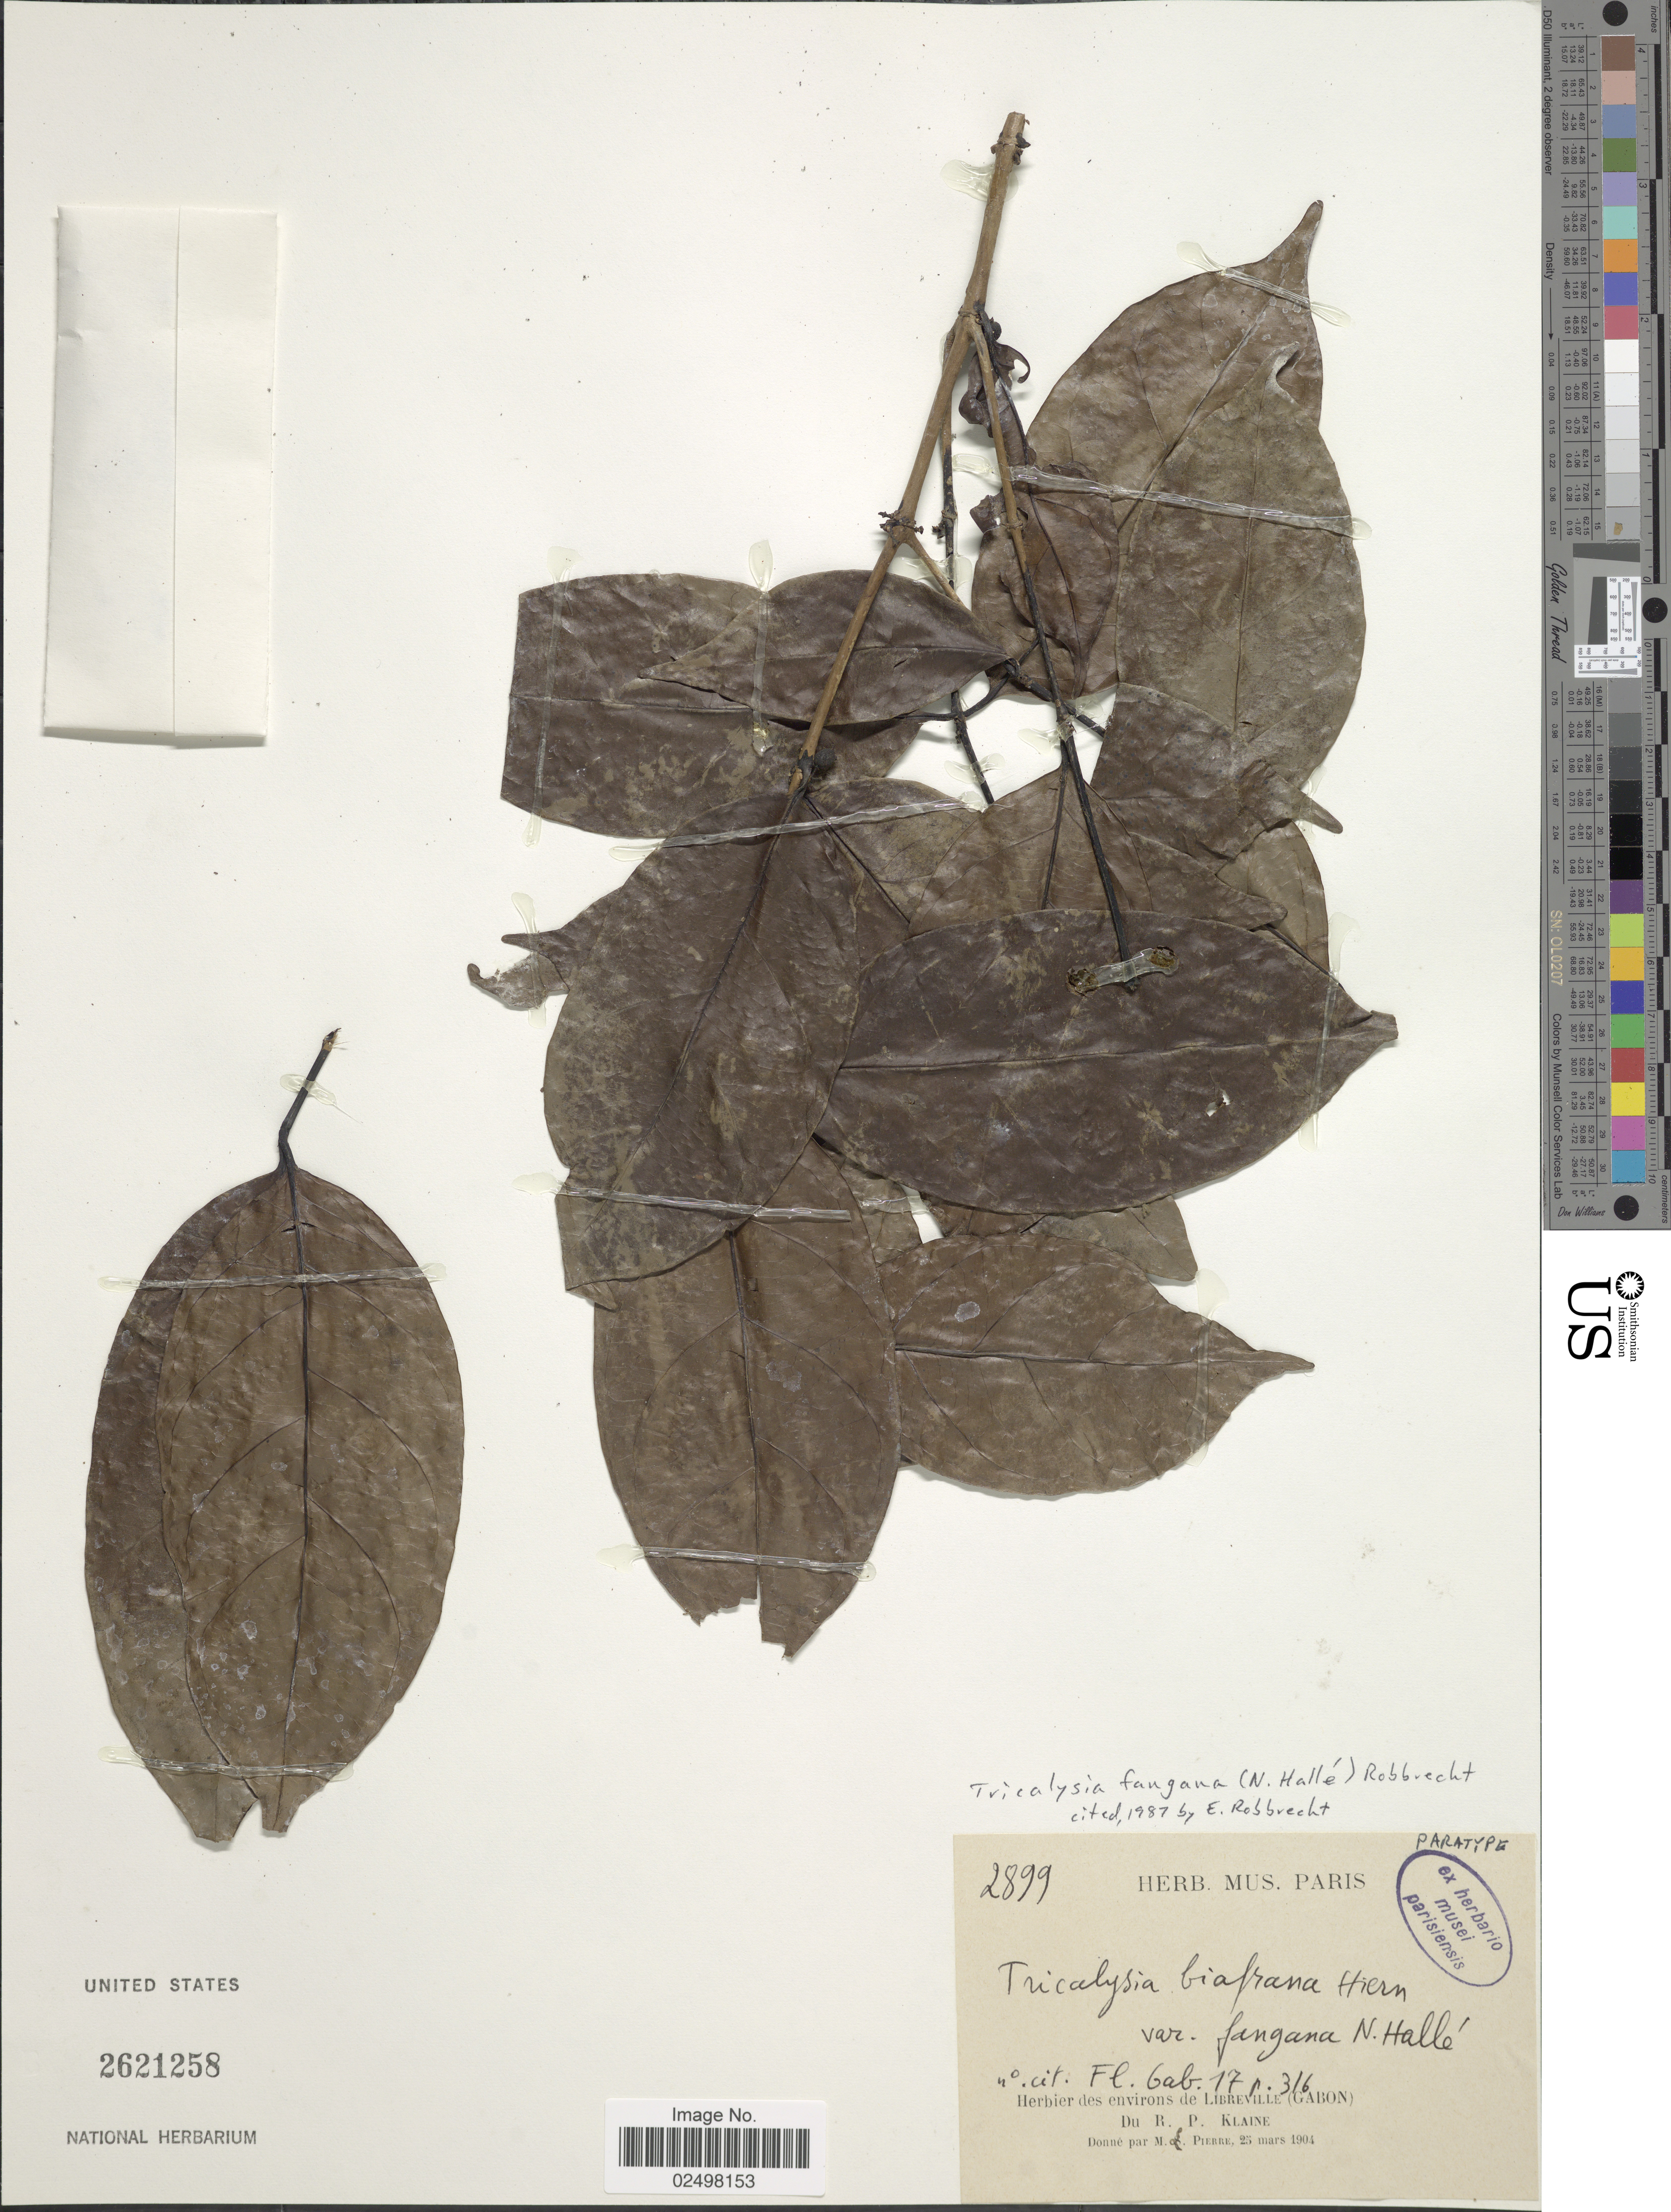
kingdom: Plantae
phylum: Tracheophyta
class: Magnoliopsida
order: Gentianales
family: Rubiaceae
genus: Tricalysia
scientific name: Tricalysia fangana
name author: (N. Hallé) Robbr.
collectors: R. Klaine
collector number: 2899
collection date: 1904-03-25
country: Gabon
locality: Des environs de Libreville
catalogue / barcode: US 2621258